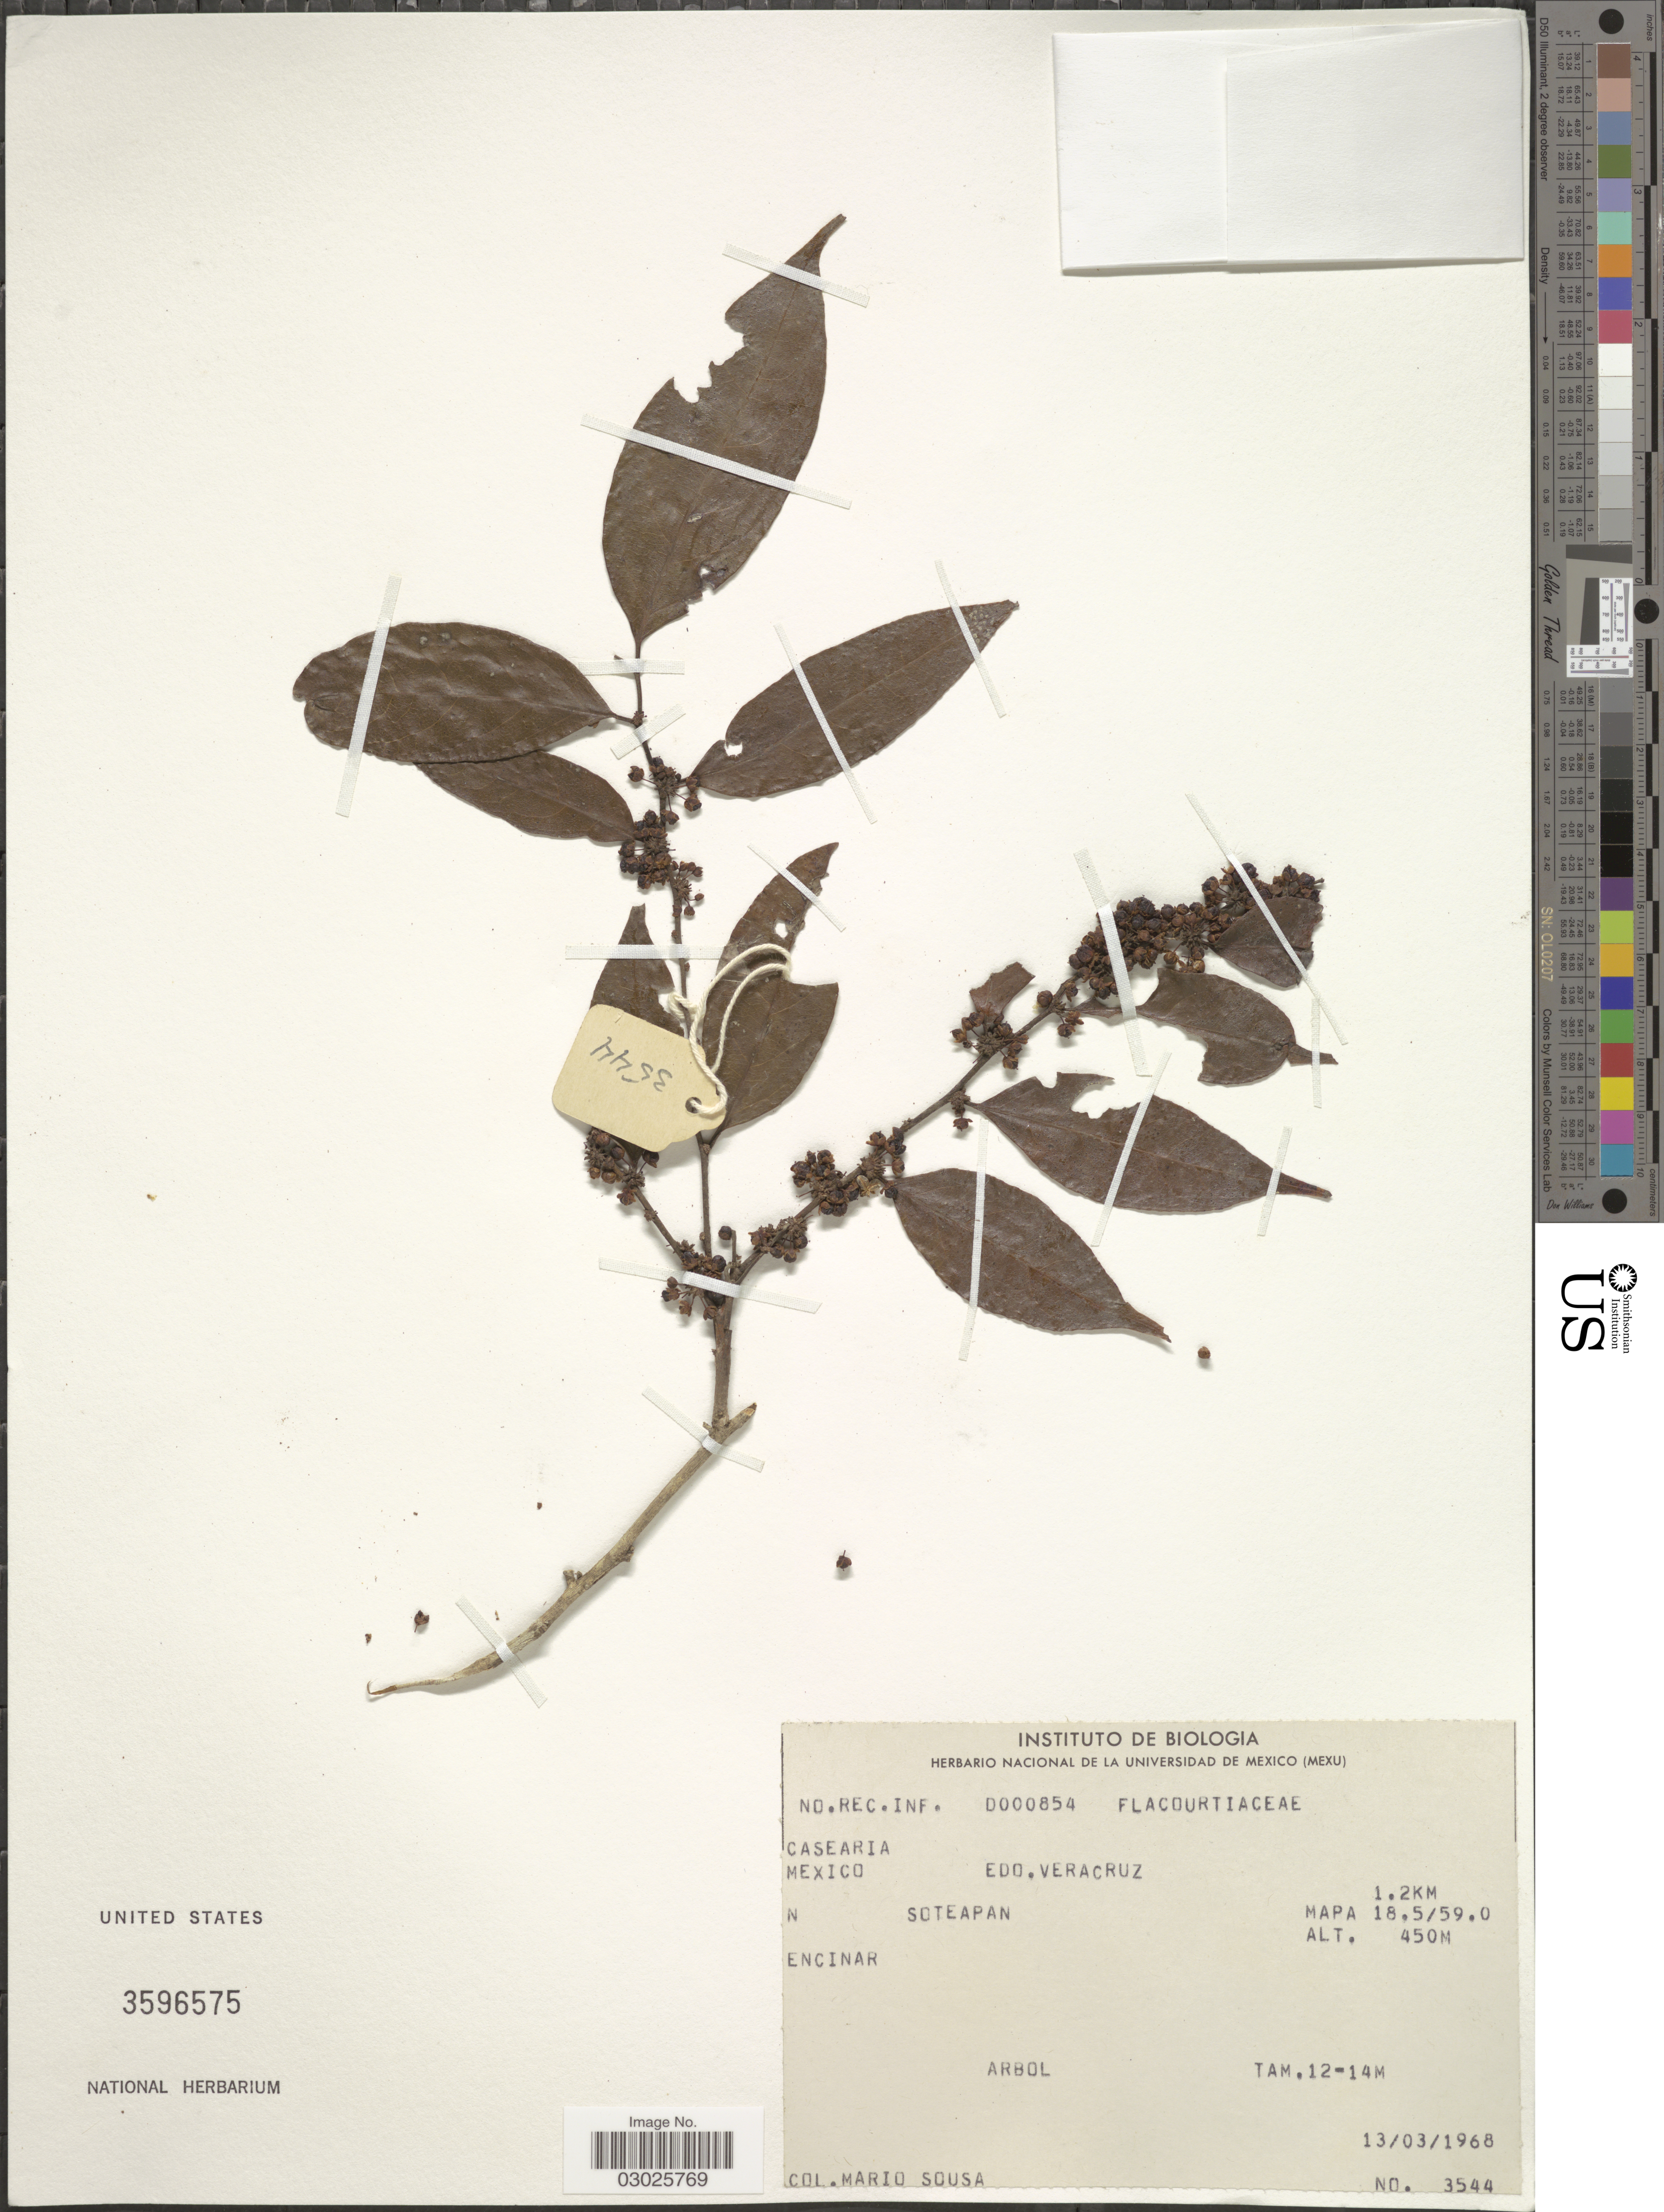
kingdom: Plantae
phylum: Tracheophyta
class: Magnoliopsida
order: Malpighiales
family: Salicaceae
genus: Casearia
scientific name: Casearia sp.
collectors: M. Sousa S.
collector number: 3544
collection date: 1968-03-13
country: Mexico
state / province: Veracruz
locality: Edo. Veracruz. N. Soteapan. 1.2Km. Mapa 18.5/59.0.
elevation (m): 450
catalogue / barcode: US 3596575